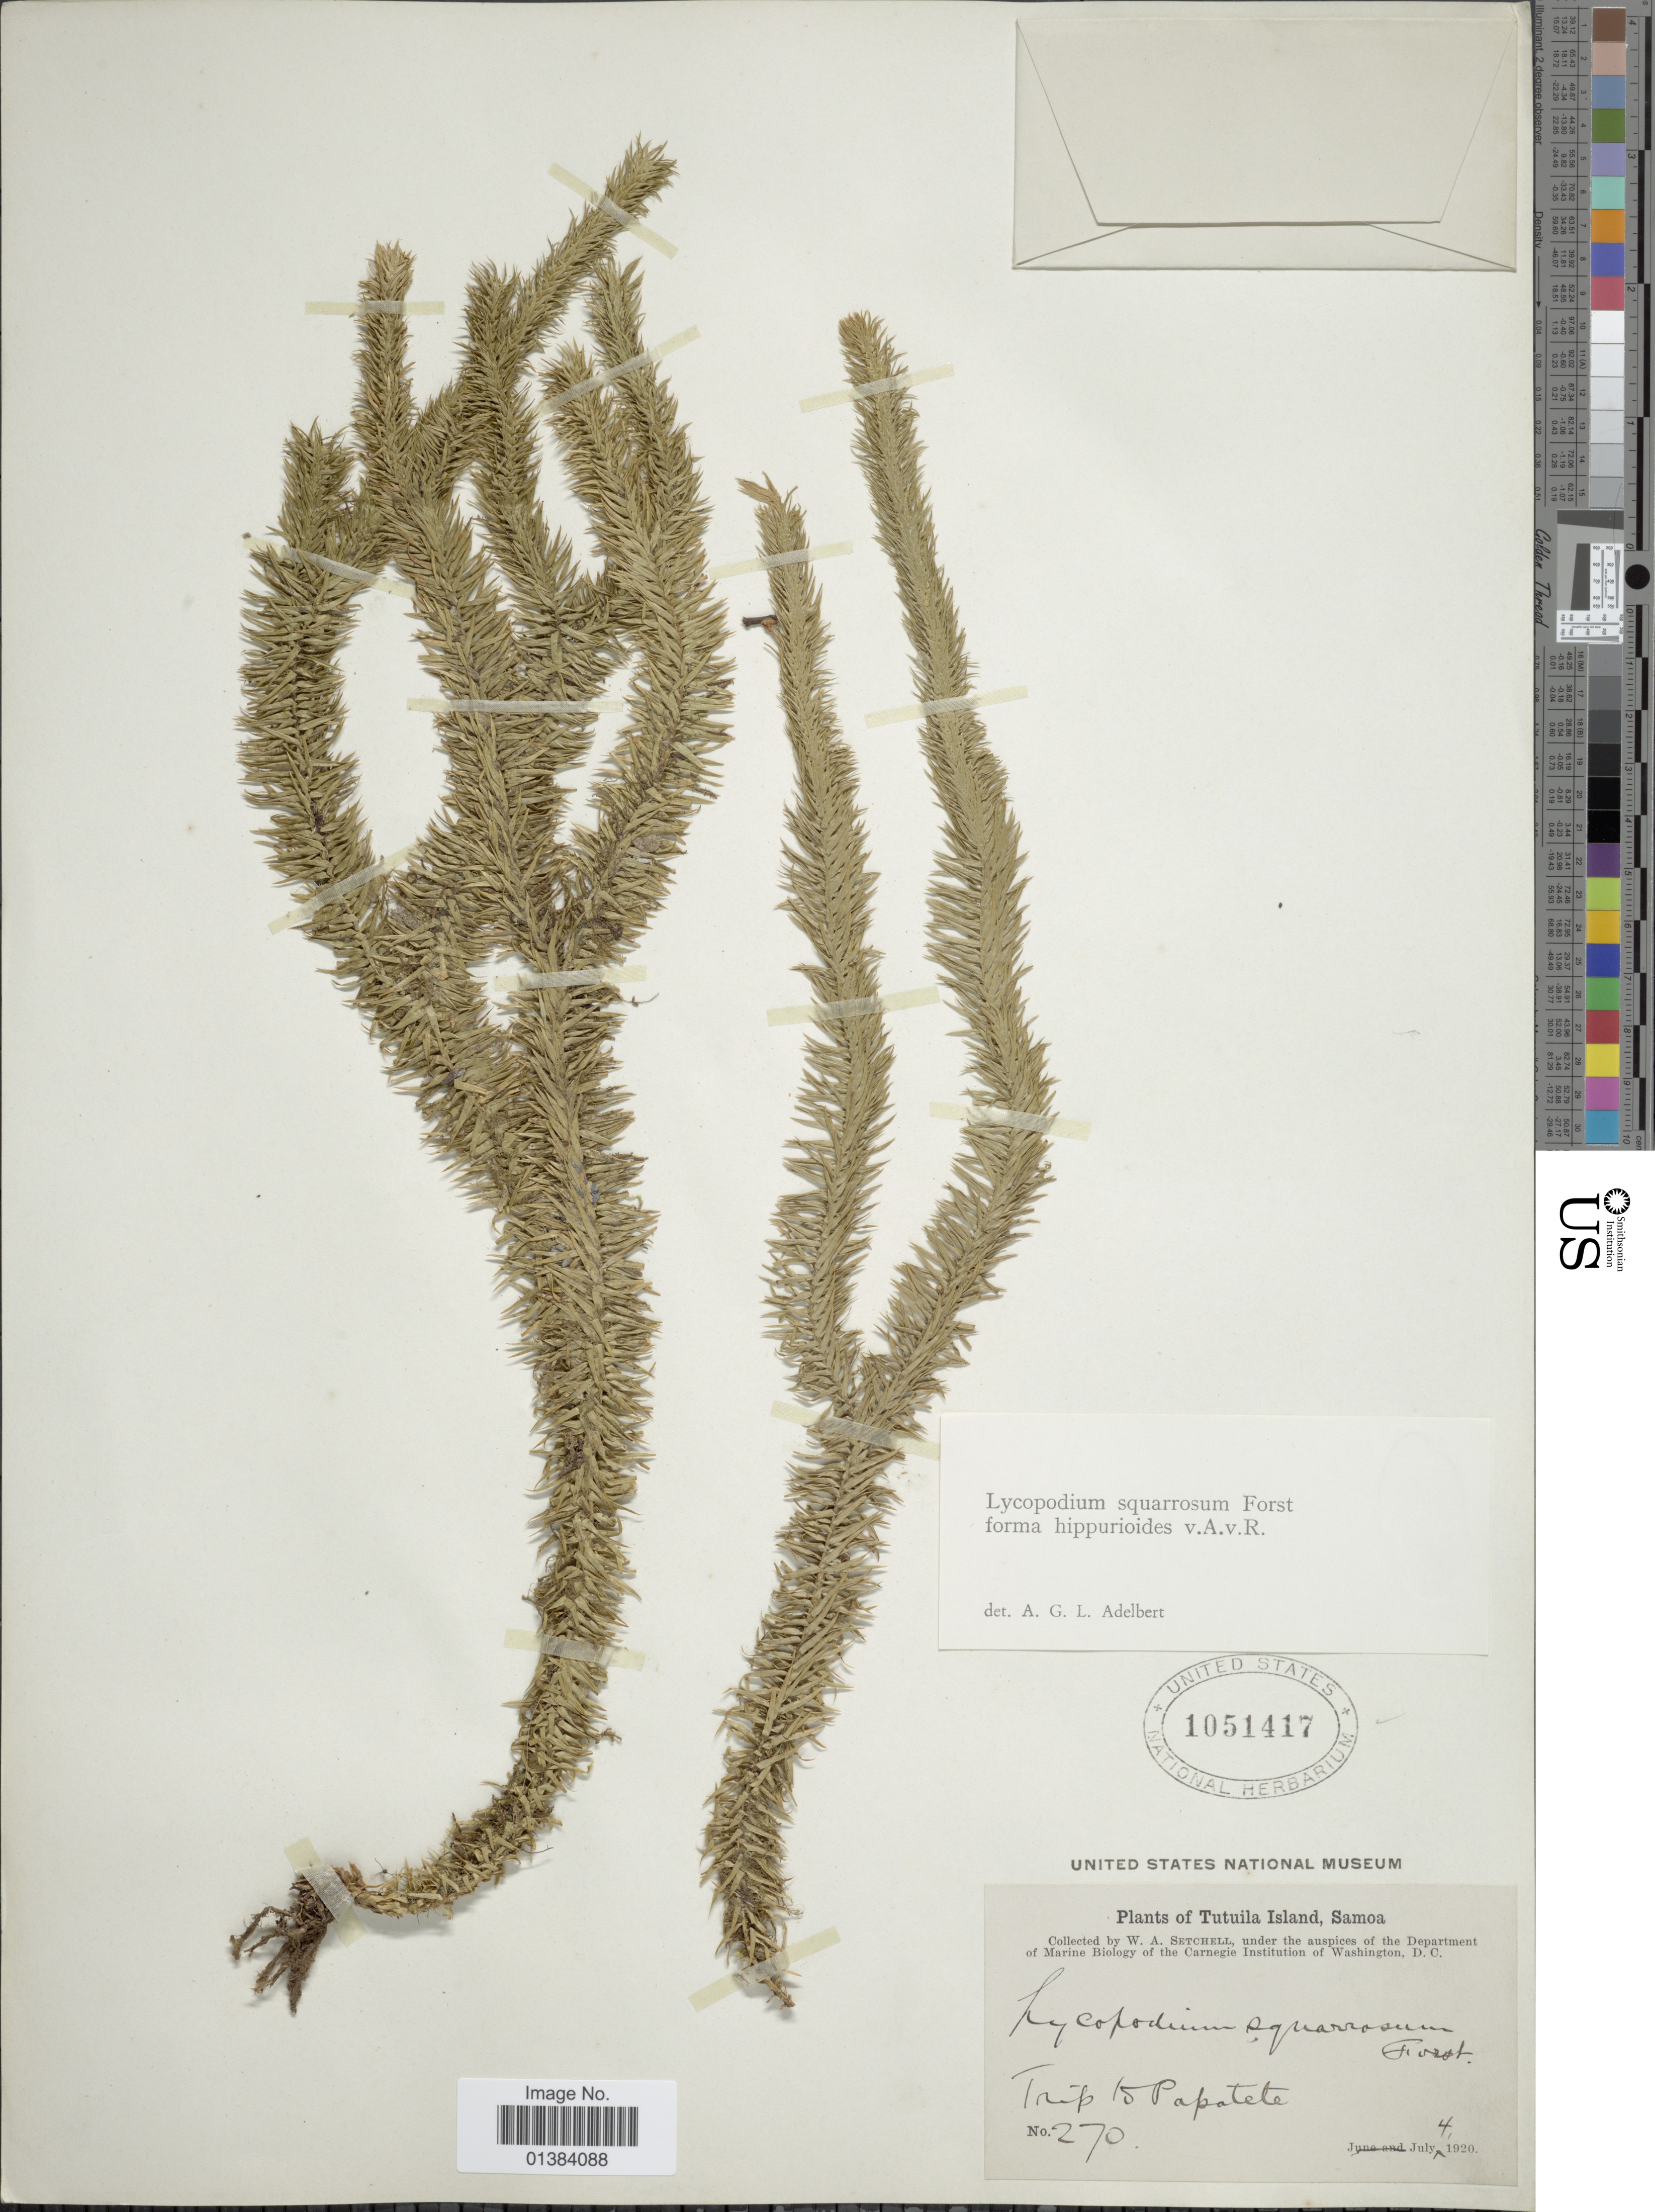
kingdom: Plantae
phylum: Tracheophyta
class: Lycopodiopsida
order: Lycopodiales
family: Lycopodiaceae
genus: Phlegmariurus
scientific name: Phlegmariurus squarrosus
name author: (G. Forst.) Á. Löve & D. Löve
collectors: W. Setchell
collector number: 270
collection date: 1920-07-04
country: American Samoa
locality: Tutuila Island. Trip to Paptete. [interpreted]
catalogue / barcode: US 1051417